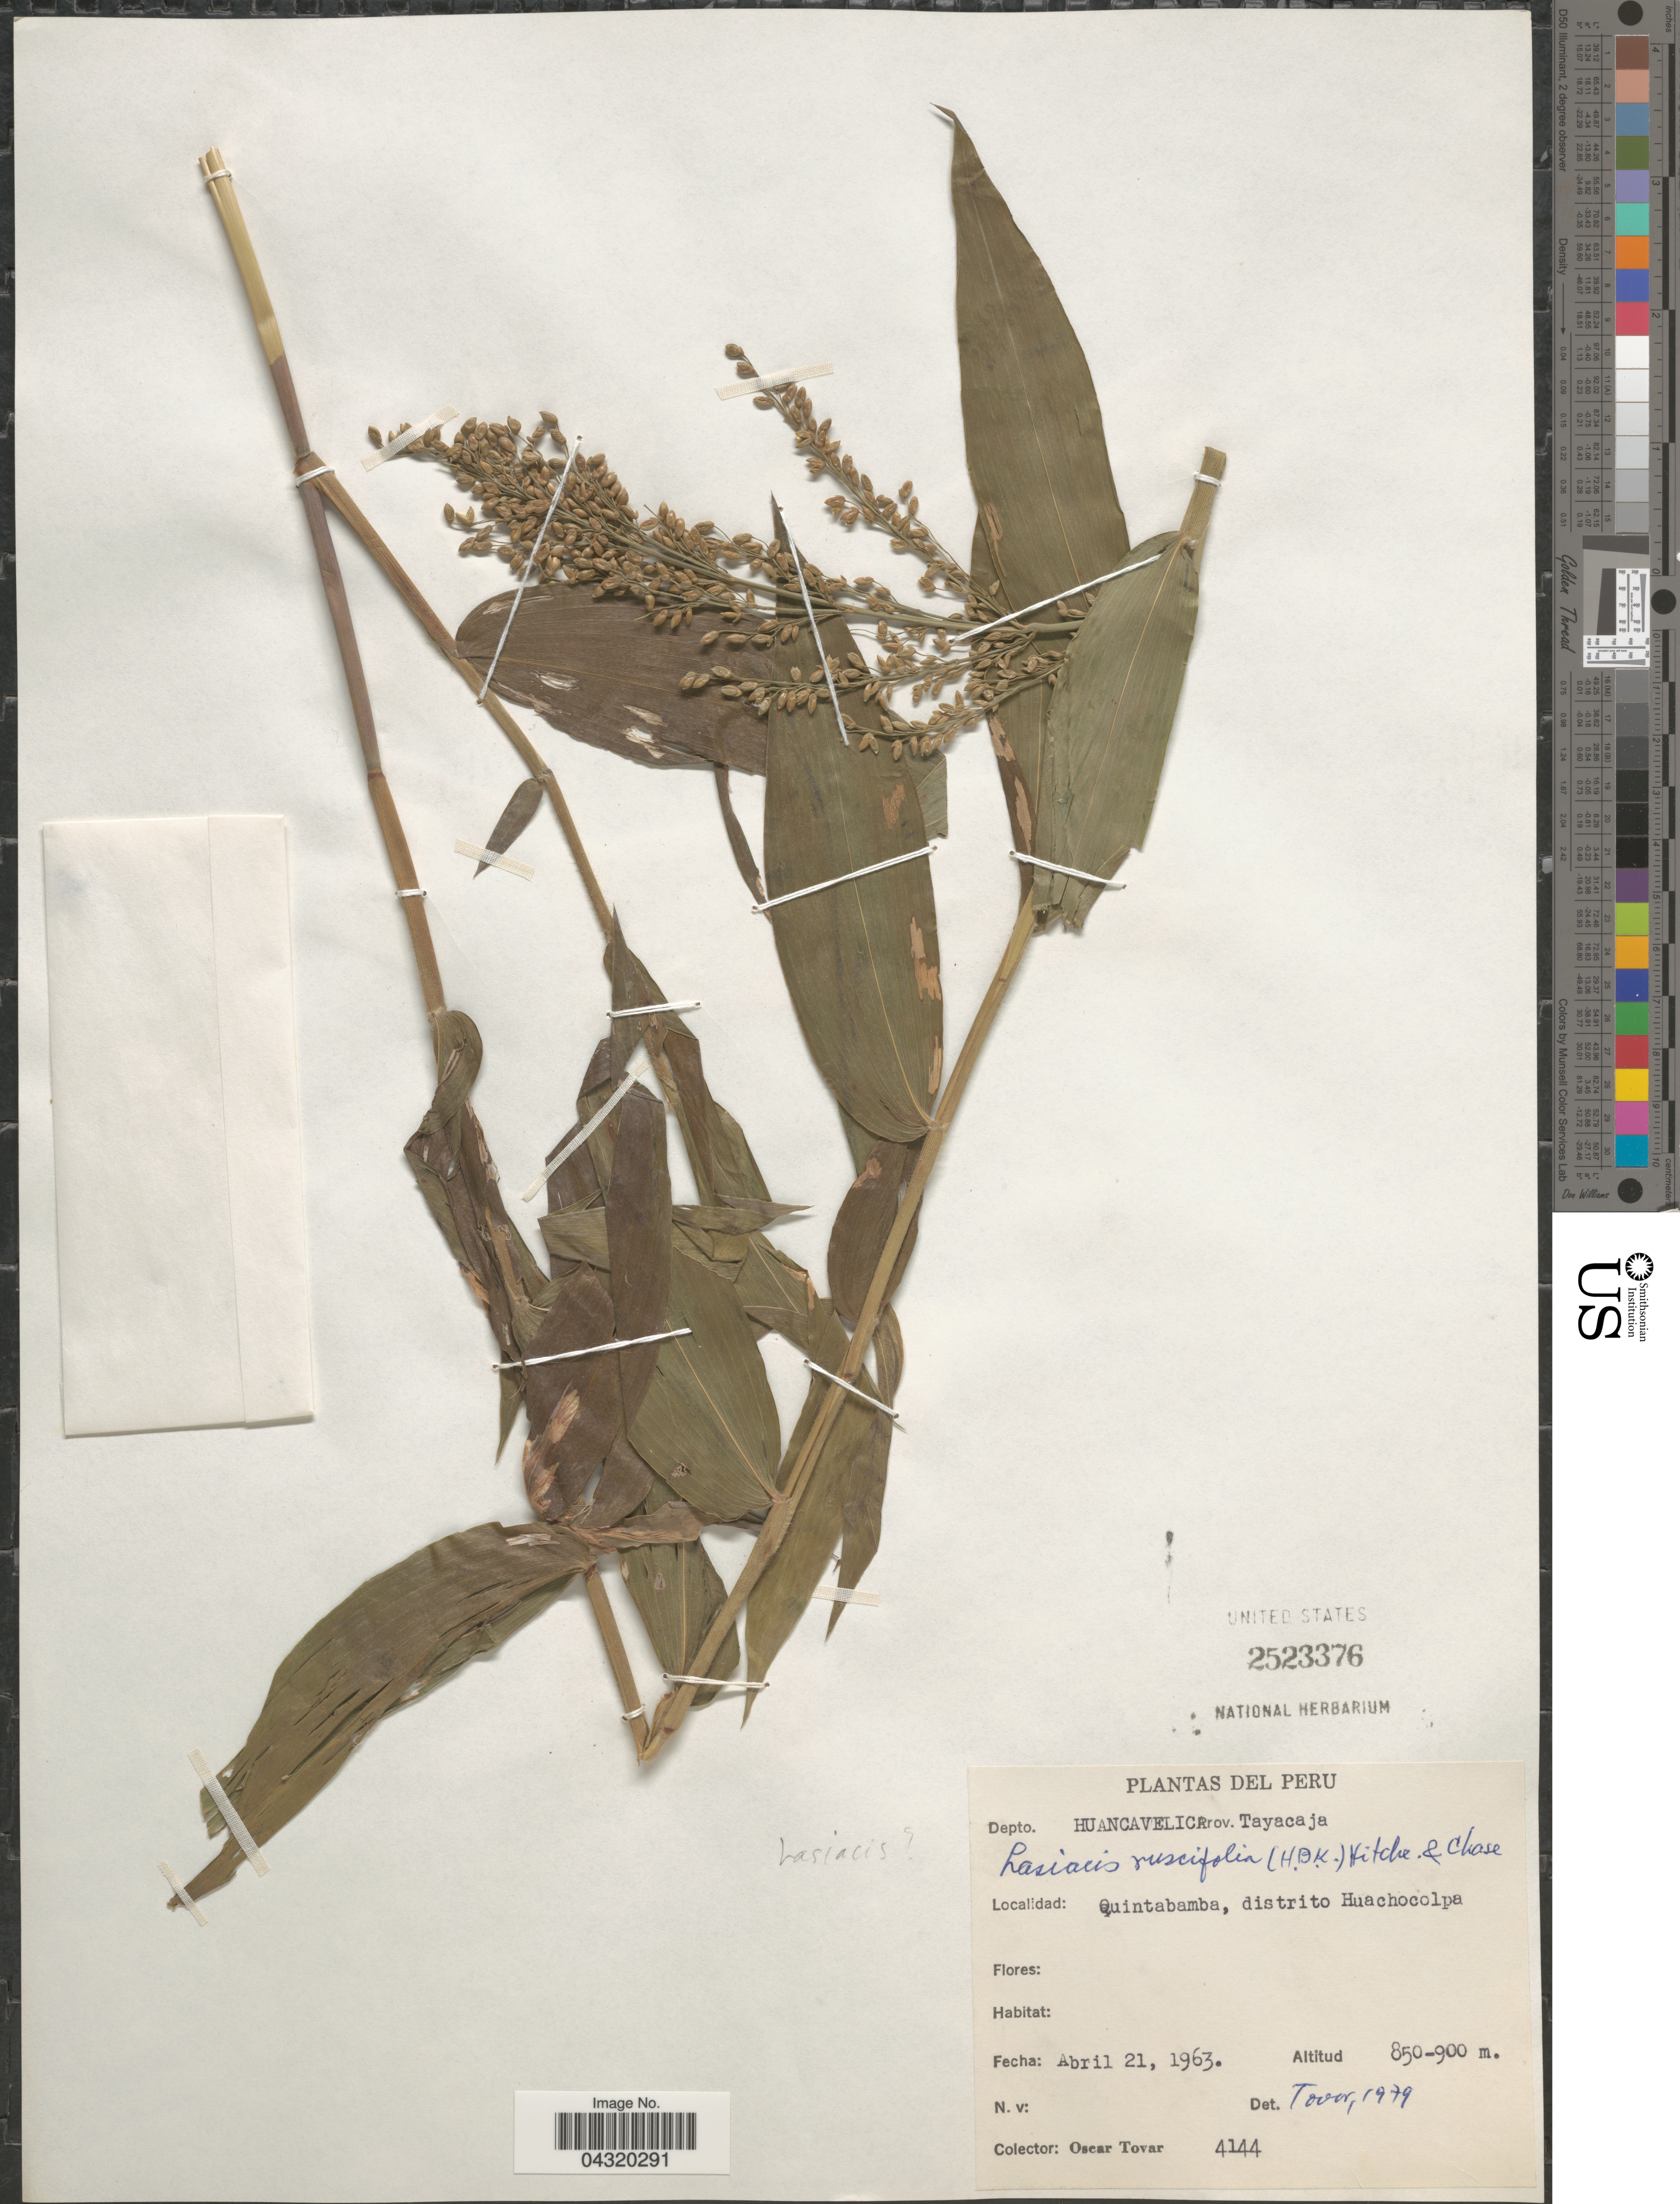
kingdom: Plantae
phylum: Tracheophyta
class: Liliopsida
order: Poales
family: Poaceae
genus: Lasiacis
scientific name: Lasiacis ruscifolia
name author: (Kunth) Hitchc.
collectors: Ó. Tovar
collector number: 4144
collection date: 1963-04-21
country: Peru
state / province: Huancavelica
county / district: Tayacaja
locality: Depto. Huancavelica. Prov. Tayacaja. Quintabamba, distrito Huachocolpa.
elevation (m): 850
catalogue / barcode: US 2523376